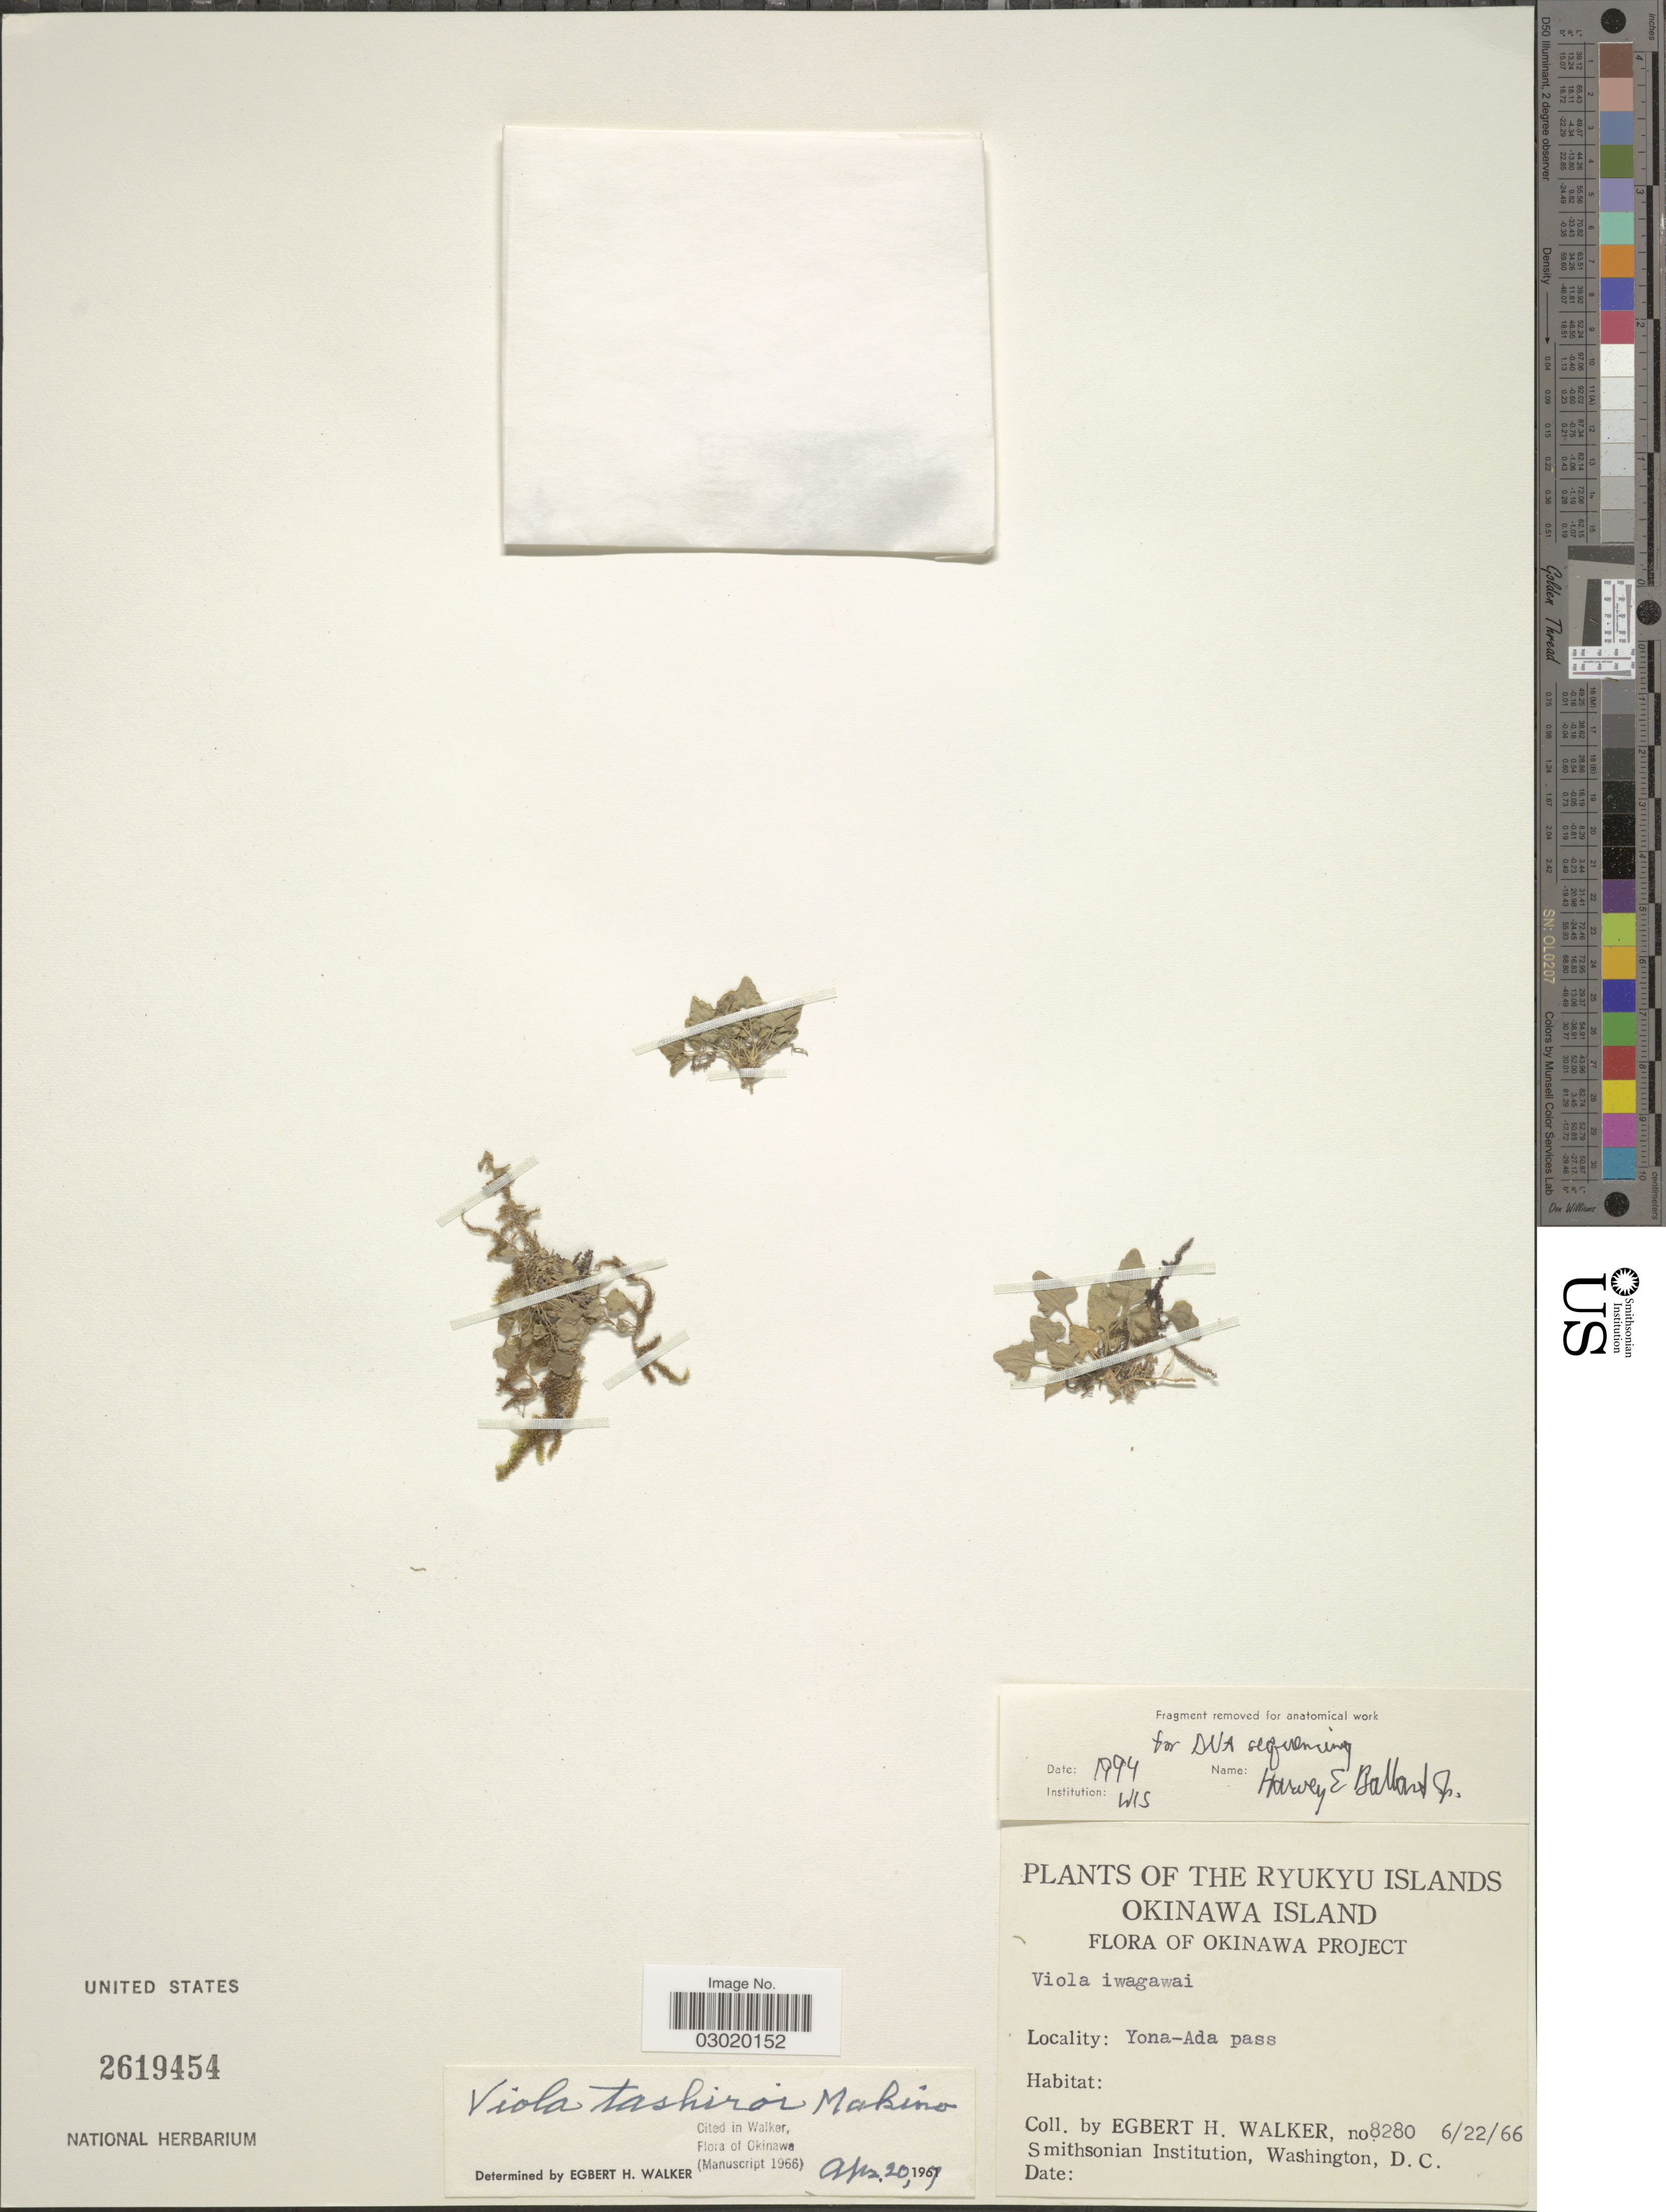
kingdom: Plantae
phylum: Tracheophyta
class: Magnoliopsida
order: Malpighiales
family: Violaceae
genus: Viola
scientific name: Viola tashiroi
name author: Makino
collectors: E. H. Walker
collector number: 8280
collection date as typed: Transcribed d/m/y: 22/6/66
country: Japan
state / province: Okinawa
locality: The Ryukyu Islands, Okinawa Island, Okinawa Project, Yona-Ada pass.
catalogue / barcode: US 2619454